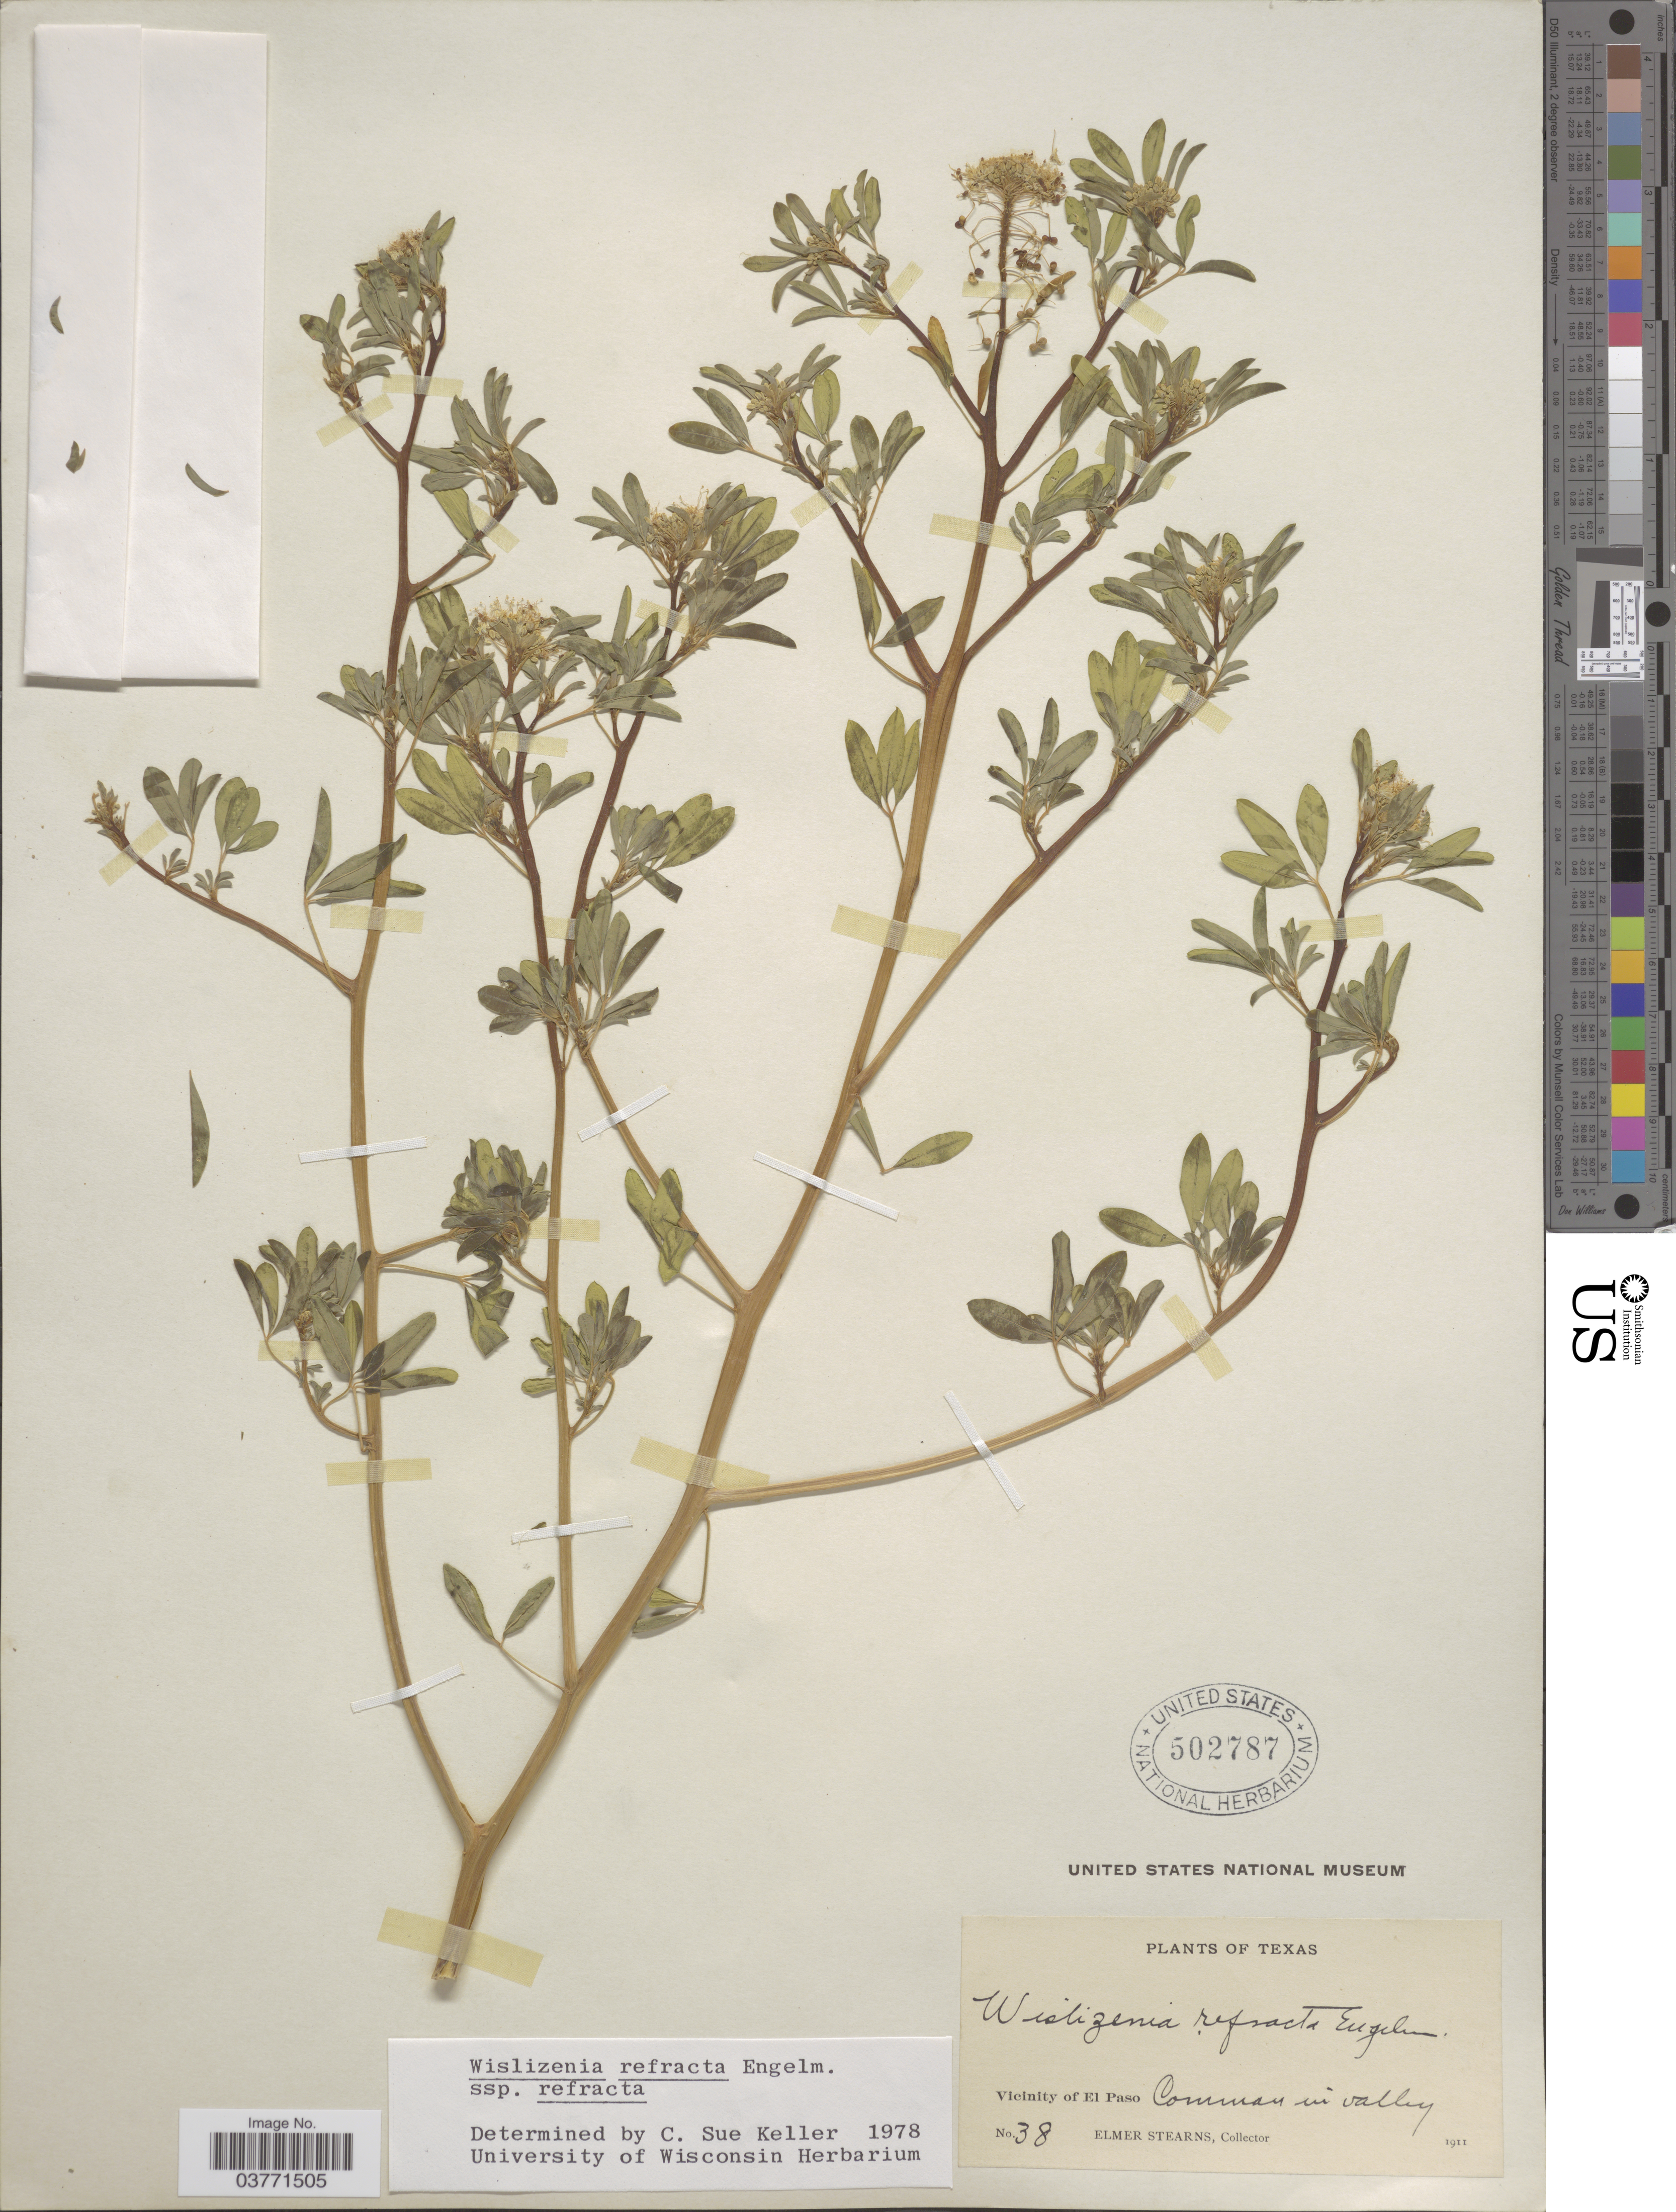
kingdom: Plantae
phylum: Tracheophyta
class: Magnoliopsida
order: Brassicales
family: Cleomaceae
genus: Cleomella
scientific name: Cleomella refracta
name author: (Engelm.) J.C. Hall & Roalson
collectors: E. Stearns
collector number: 38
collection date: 1911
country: United States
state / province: Texas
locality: Vicinity of El Paso.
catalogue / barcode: US 502787